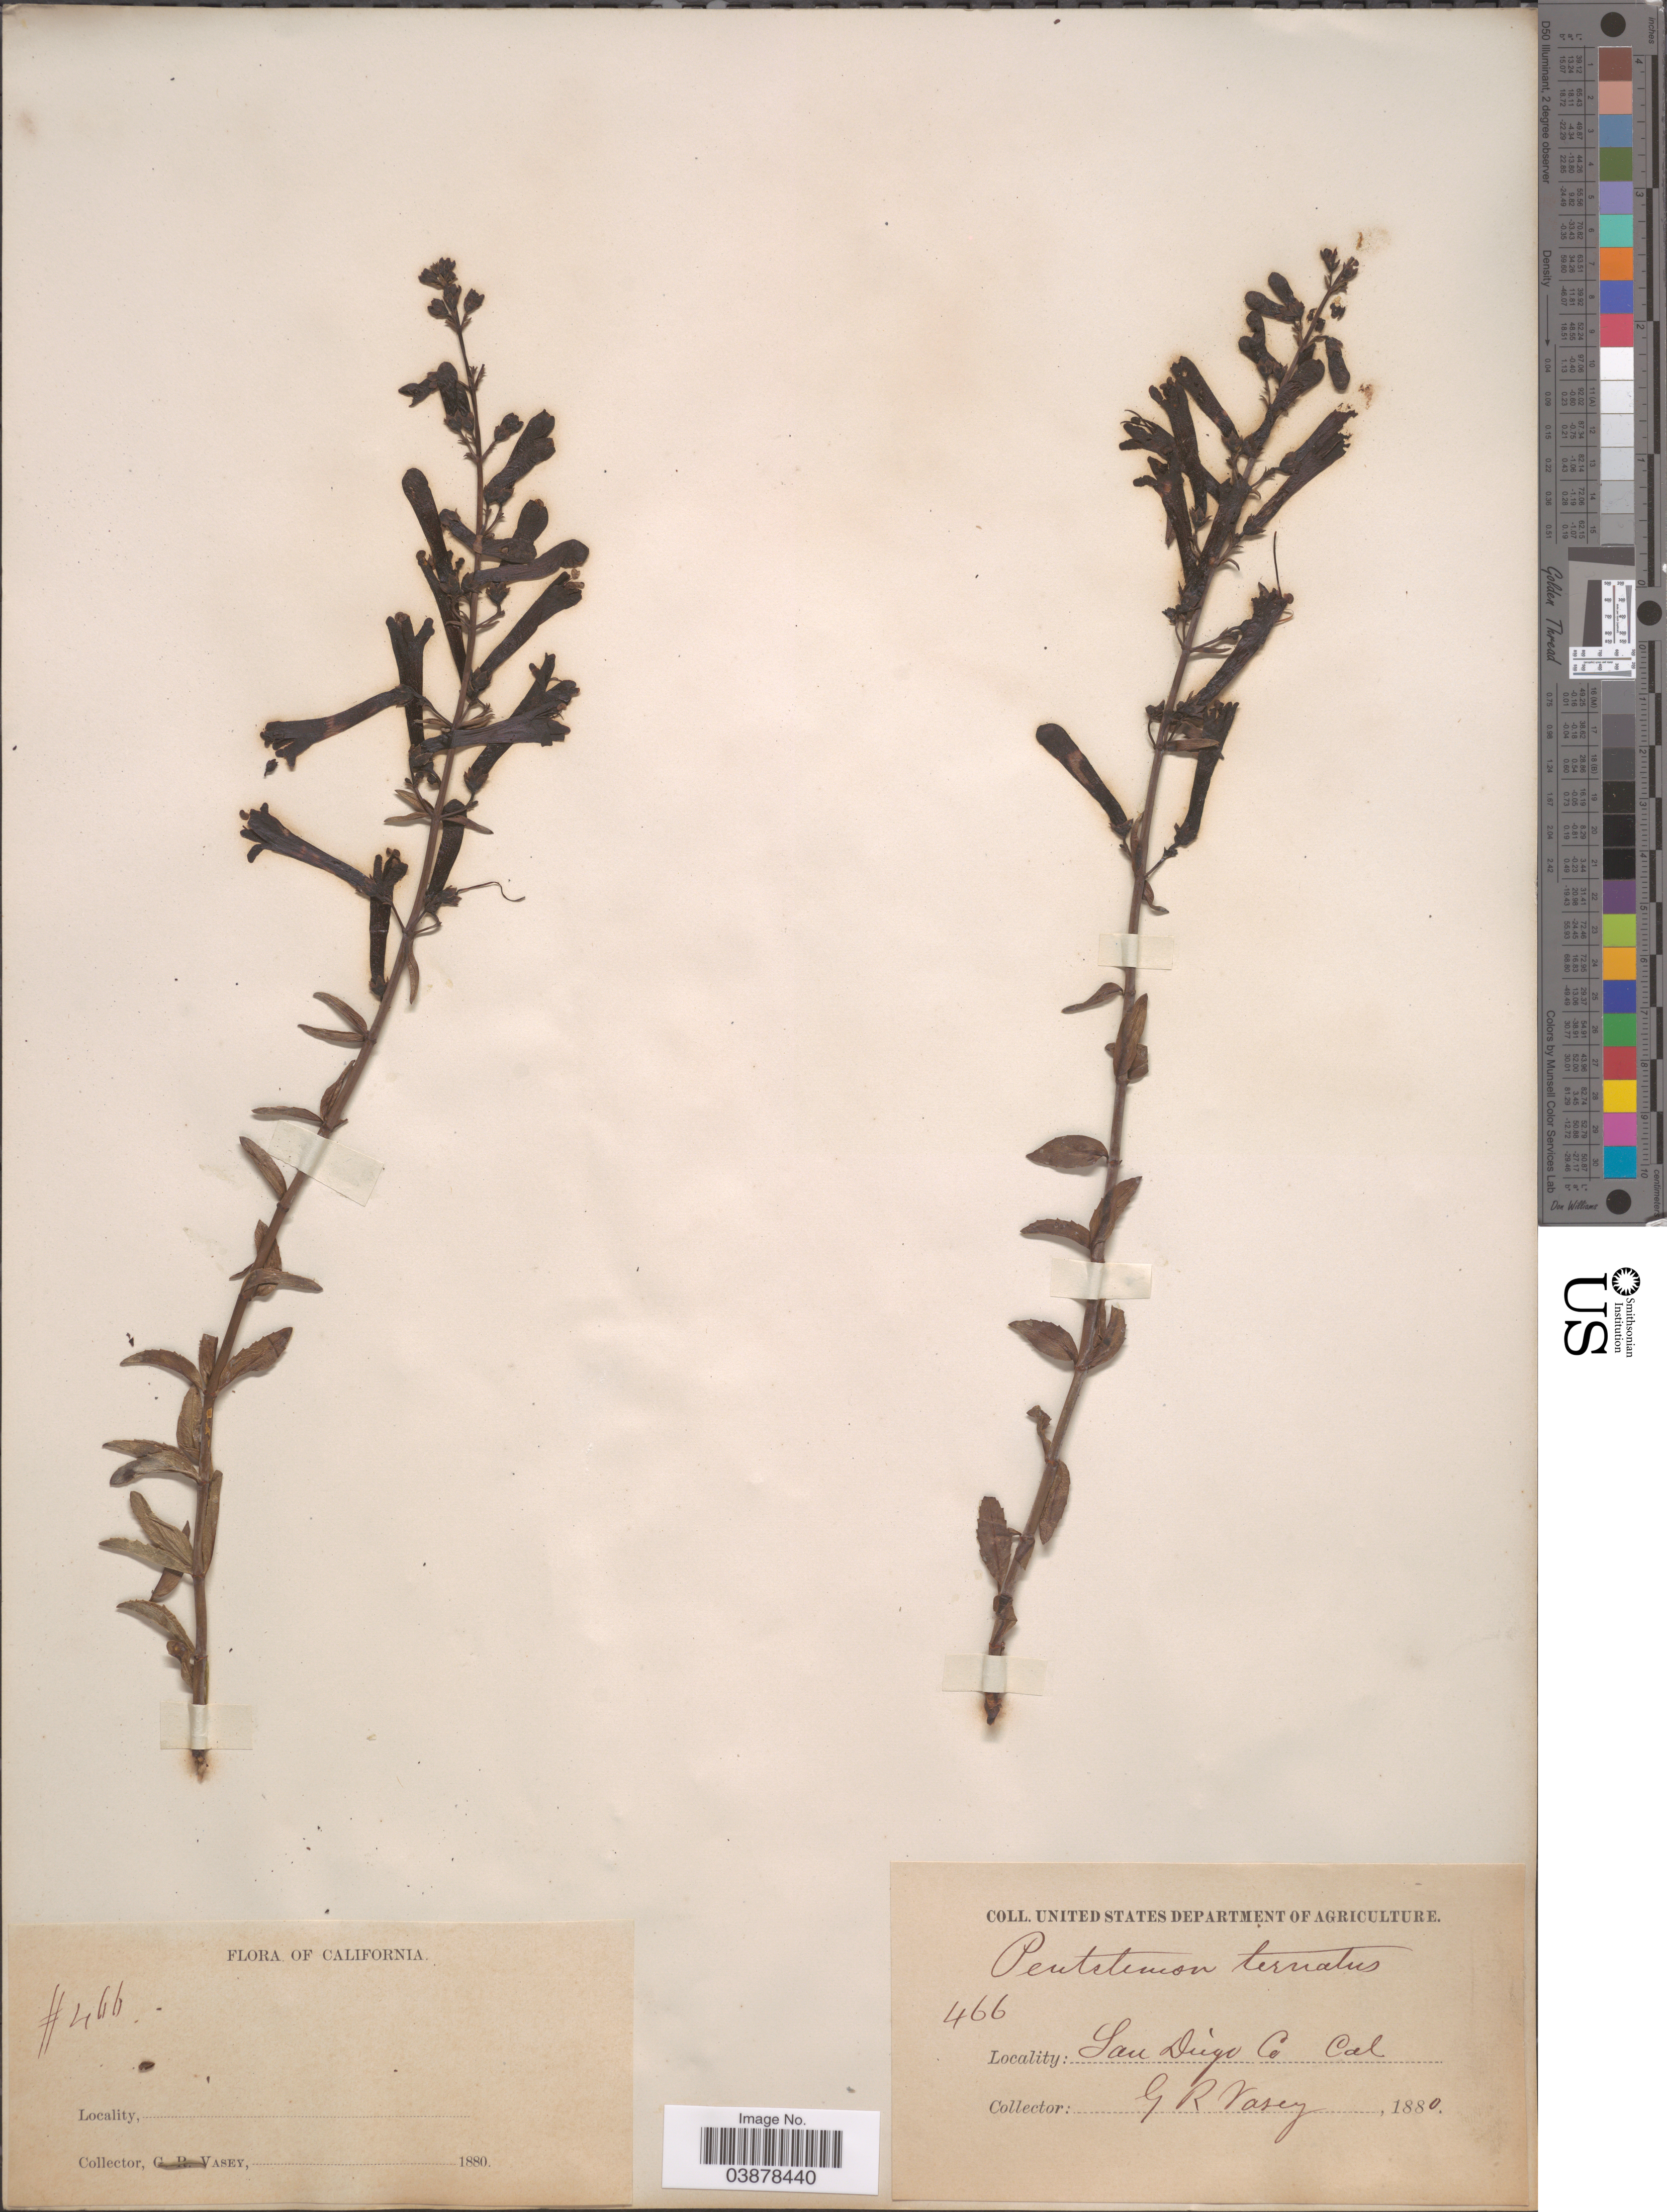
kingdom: Plantae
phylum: Tracheophyta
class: Magnoliopsida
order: Lamiales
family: Plantaginaceae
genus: Penstemon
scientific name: Penstemon ternatus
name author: Torr. ex A. Gray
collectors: G. R. Vasey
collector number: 466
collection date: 1880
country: United States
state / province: California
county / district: San Diego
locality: San Diego Co.